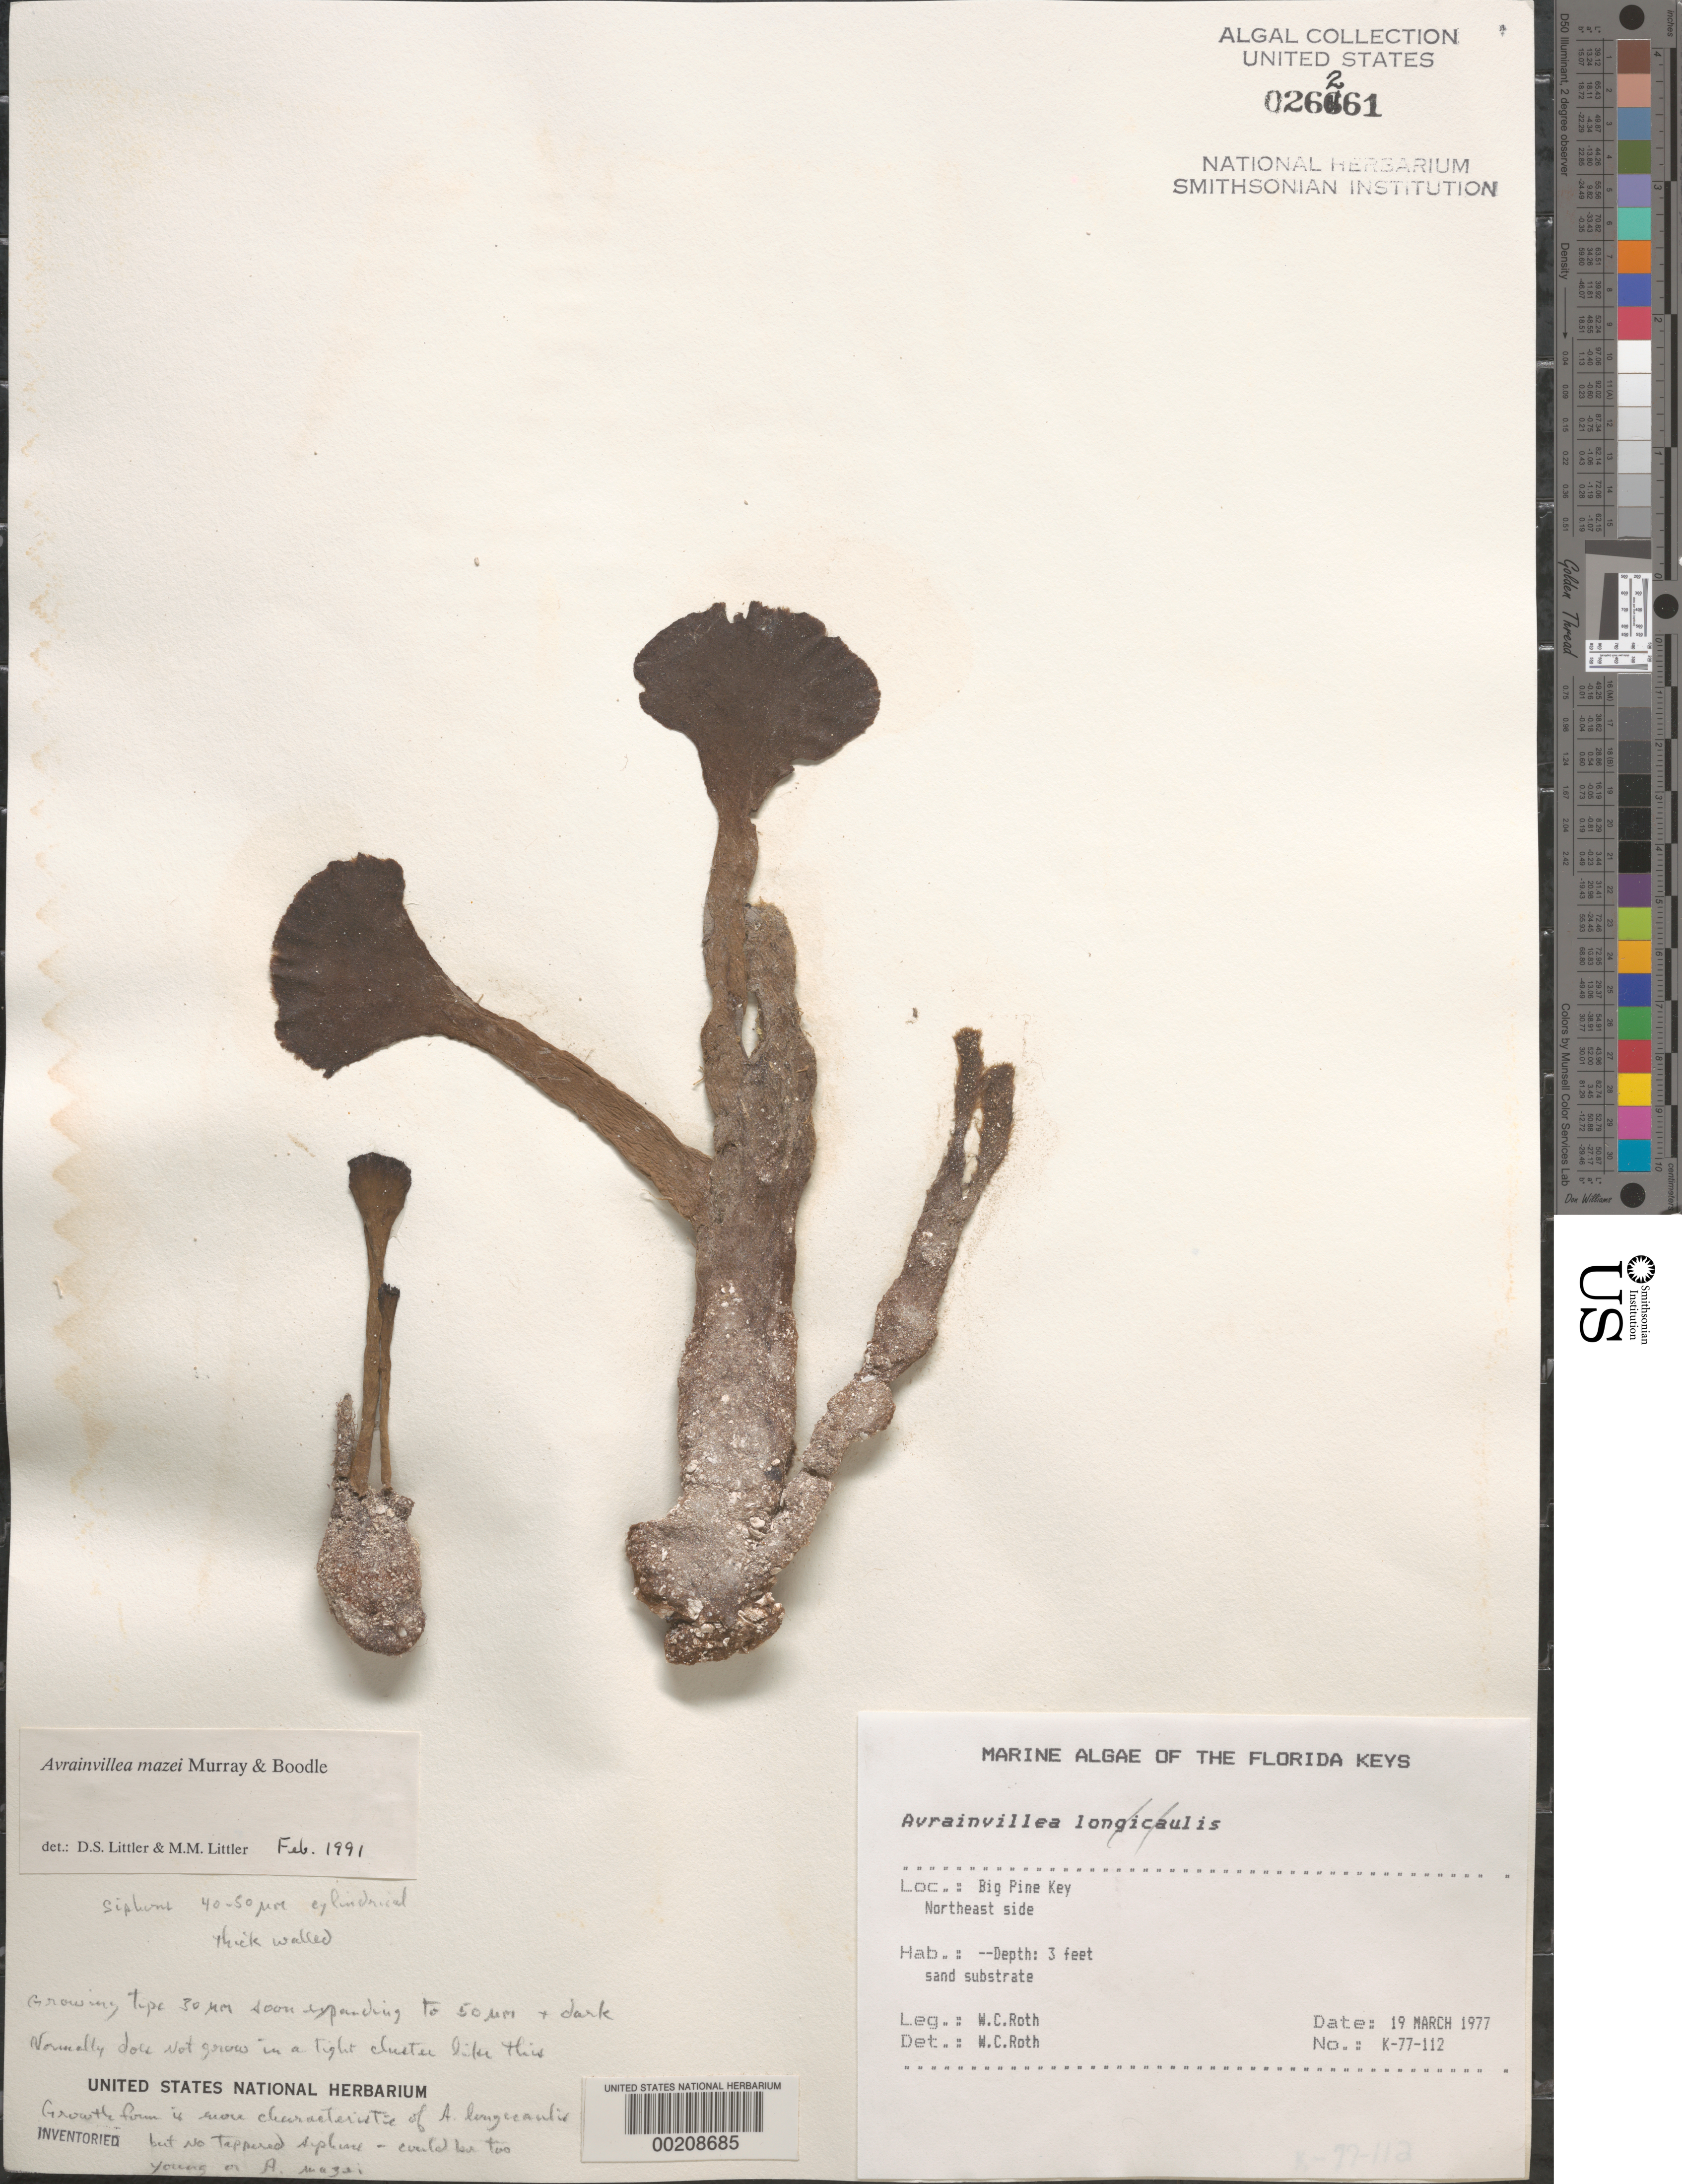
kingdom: Plantae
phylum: Chlorophyta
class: Ulvophyceae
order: Bryopsidales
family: Dichotomosiphonaceae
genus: Avrainvillea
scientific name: Avrainvillea mazei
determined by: Littler, D. S.; Littler, M. M.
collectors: W. C. Roth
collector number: K-77-112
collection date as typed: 19 Mar 1977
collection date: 1977-03-19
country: United States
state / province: Florida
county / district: Monroe County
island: Big Pine Key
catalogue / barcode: US 26261